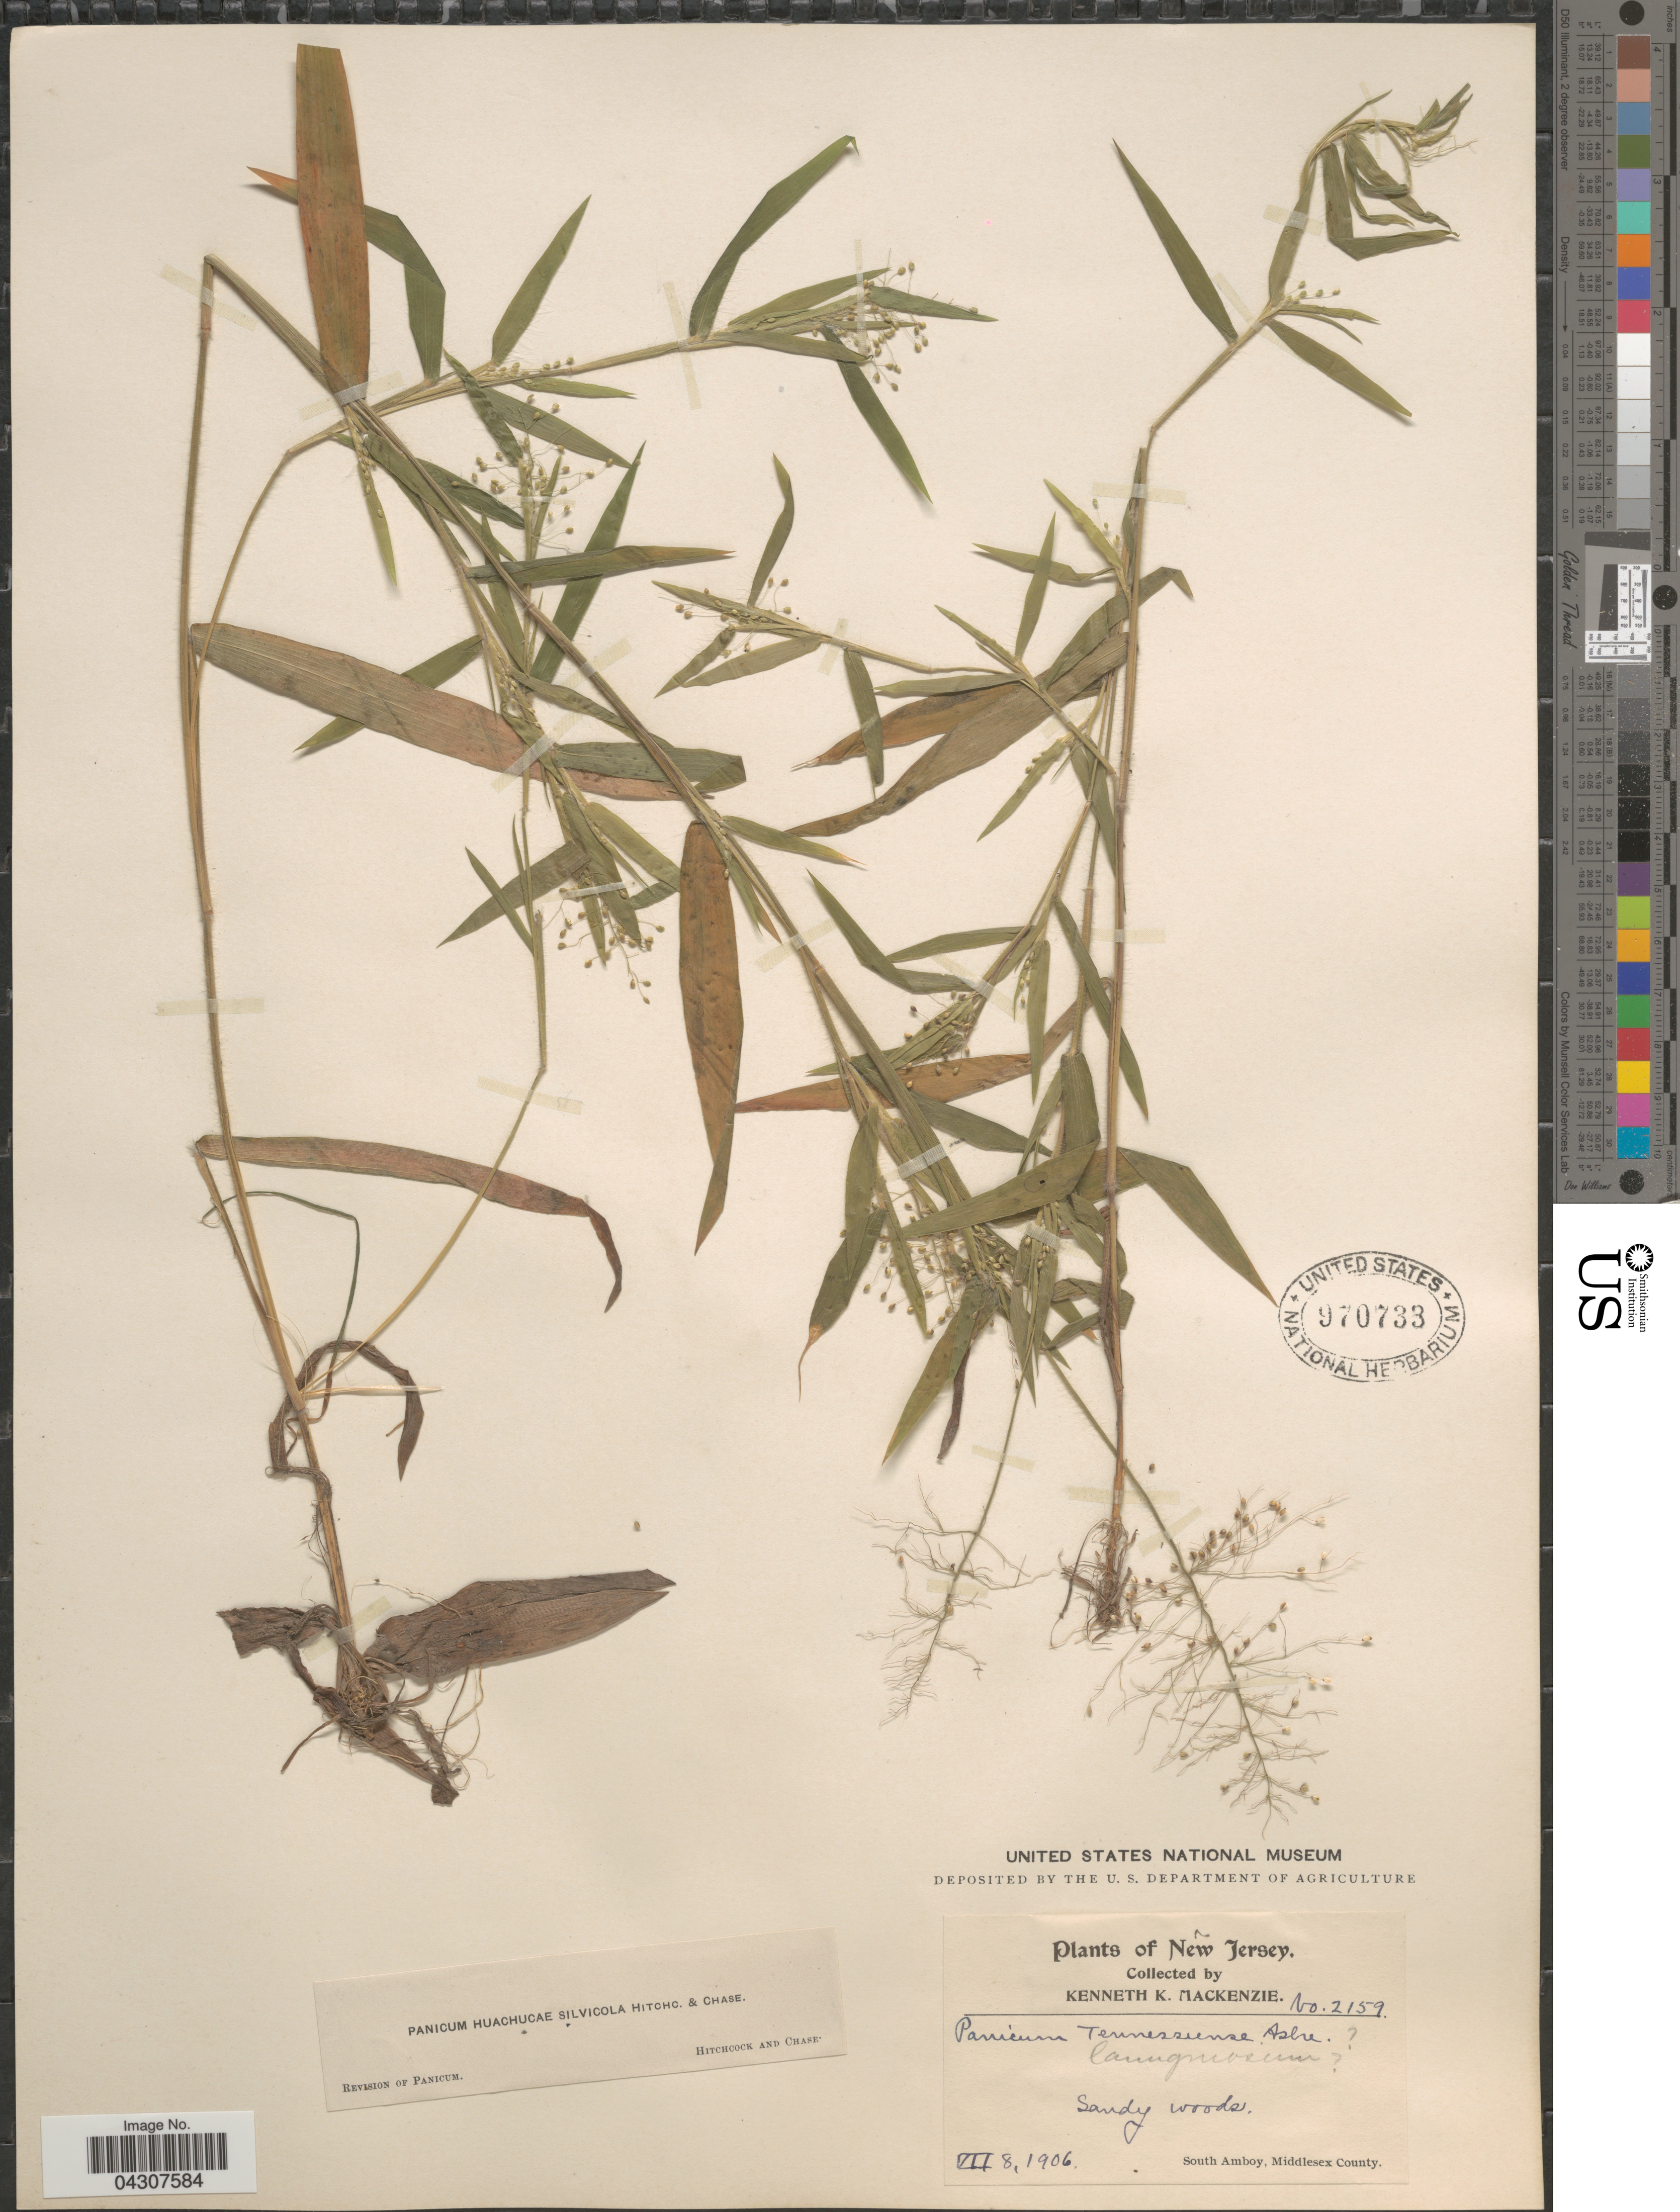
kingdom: Plantae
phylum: Tracheophyta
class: Liliopsida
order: Poales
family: Poaceae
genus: Dichanthelium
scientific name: Dichanthelium acuminatum var. acuminatum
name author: (Sw.) Gould & C.A. Clark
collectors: K. K. Mackenzie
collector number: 2159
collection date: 1906-07-08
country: United States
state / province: New Jersey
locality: Sandy woods. South Amboy, Middlesex County.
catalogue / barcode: US 970733